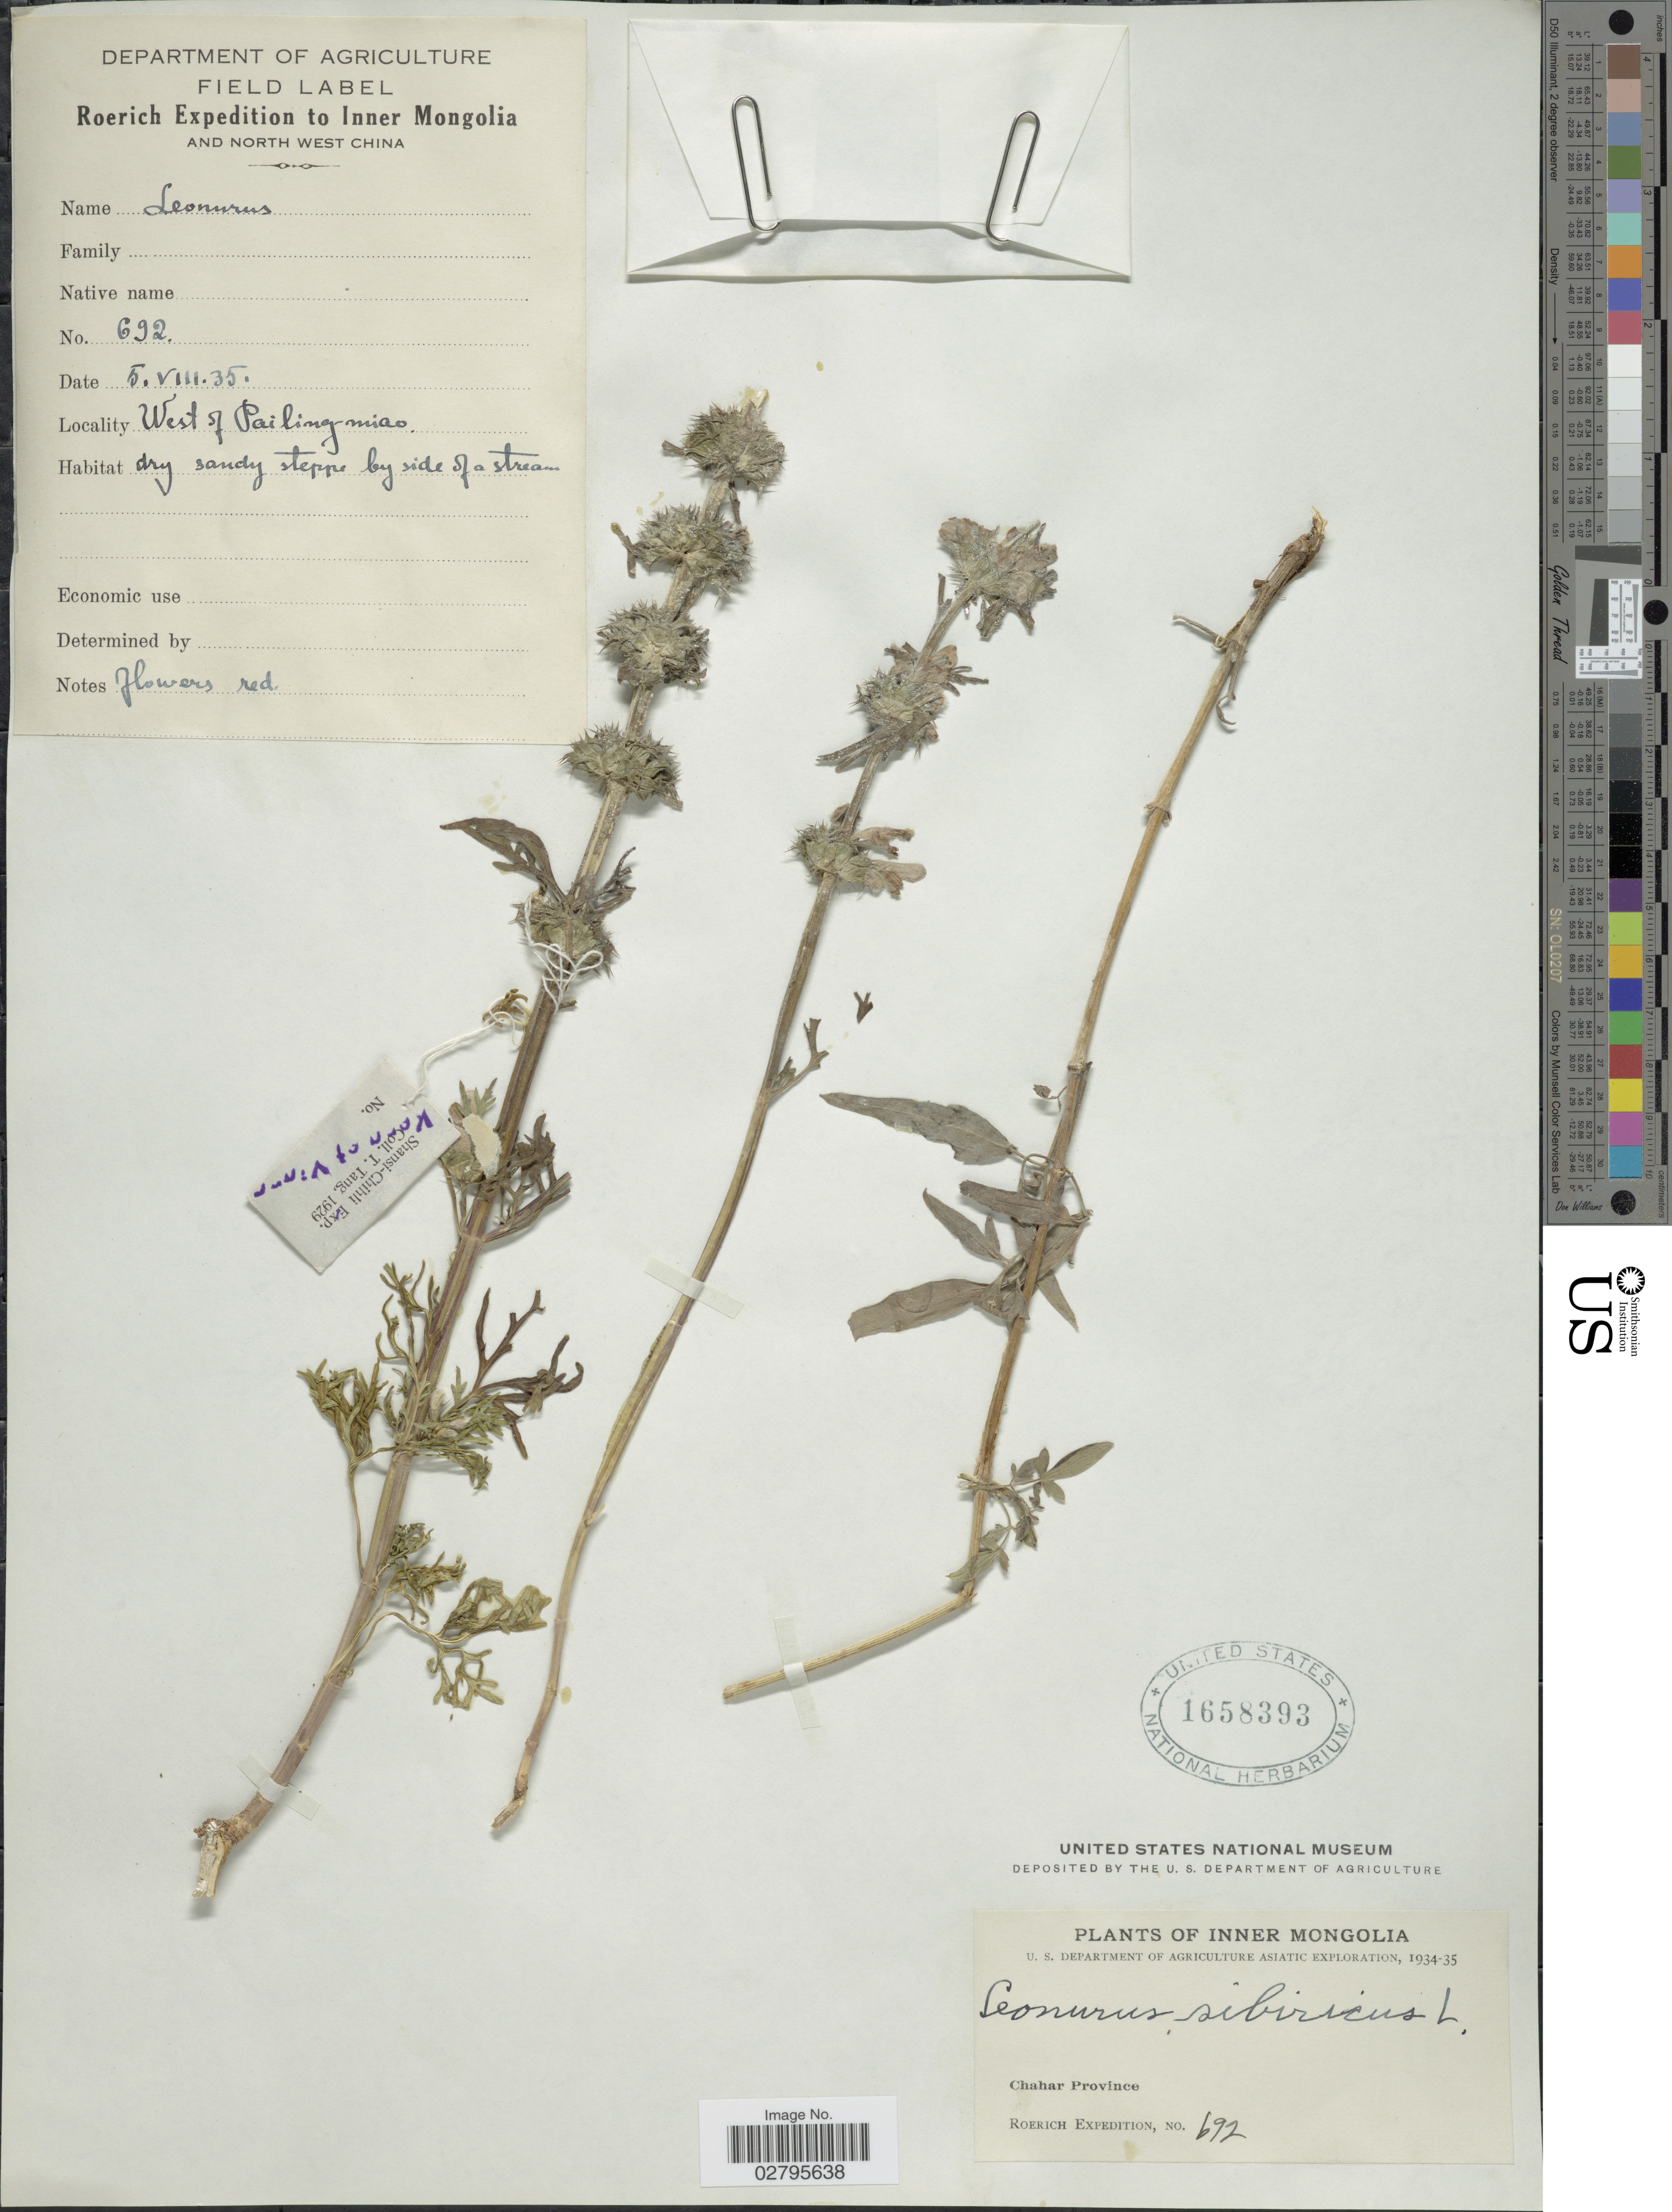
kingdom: Plantae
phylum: Tracheophyta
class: Magnoliopsida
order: Lamiales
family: Lamiaceae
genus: Leonurus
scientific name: Leonurus sibiricus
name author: L.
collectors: Roerich Expedition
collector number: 692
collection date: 1935-08-05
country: China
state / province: Nei Monggol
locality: Chahar Province. Inner Mongolia and North West China. West of Pailing-miao.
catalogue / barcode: US 1658393